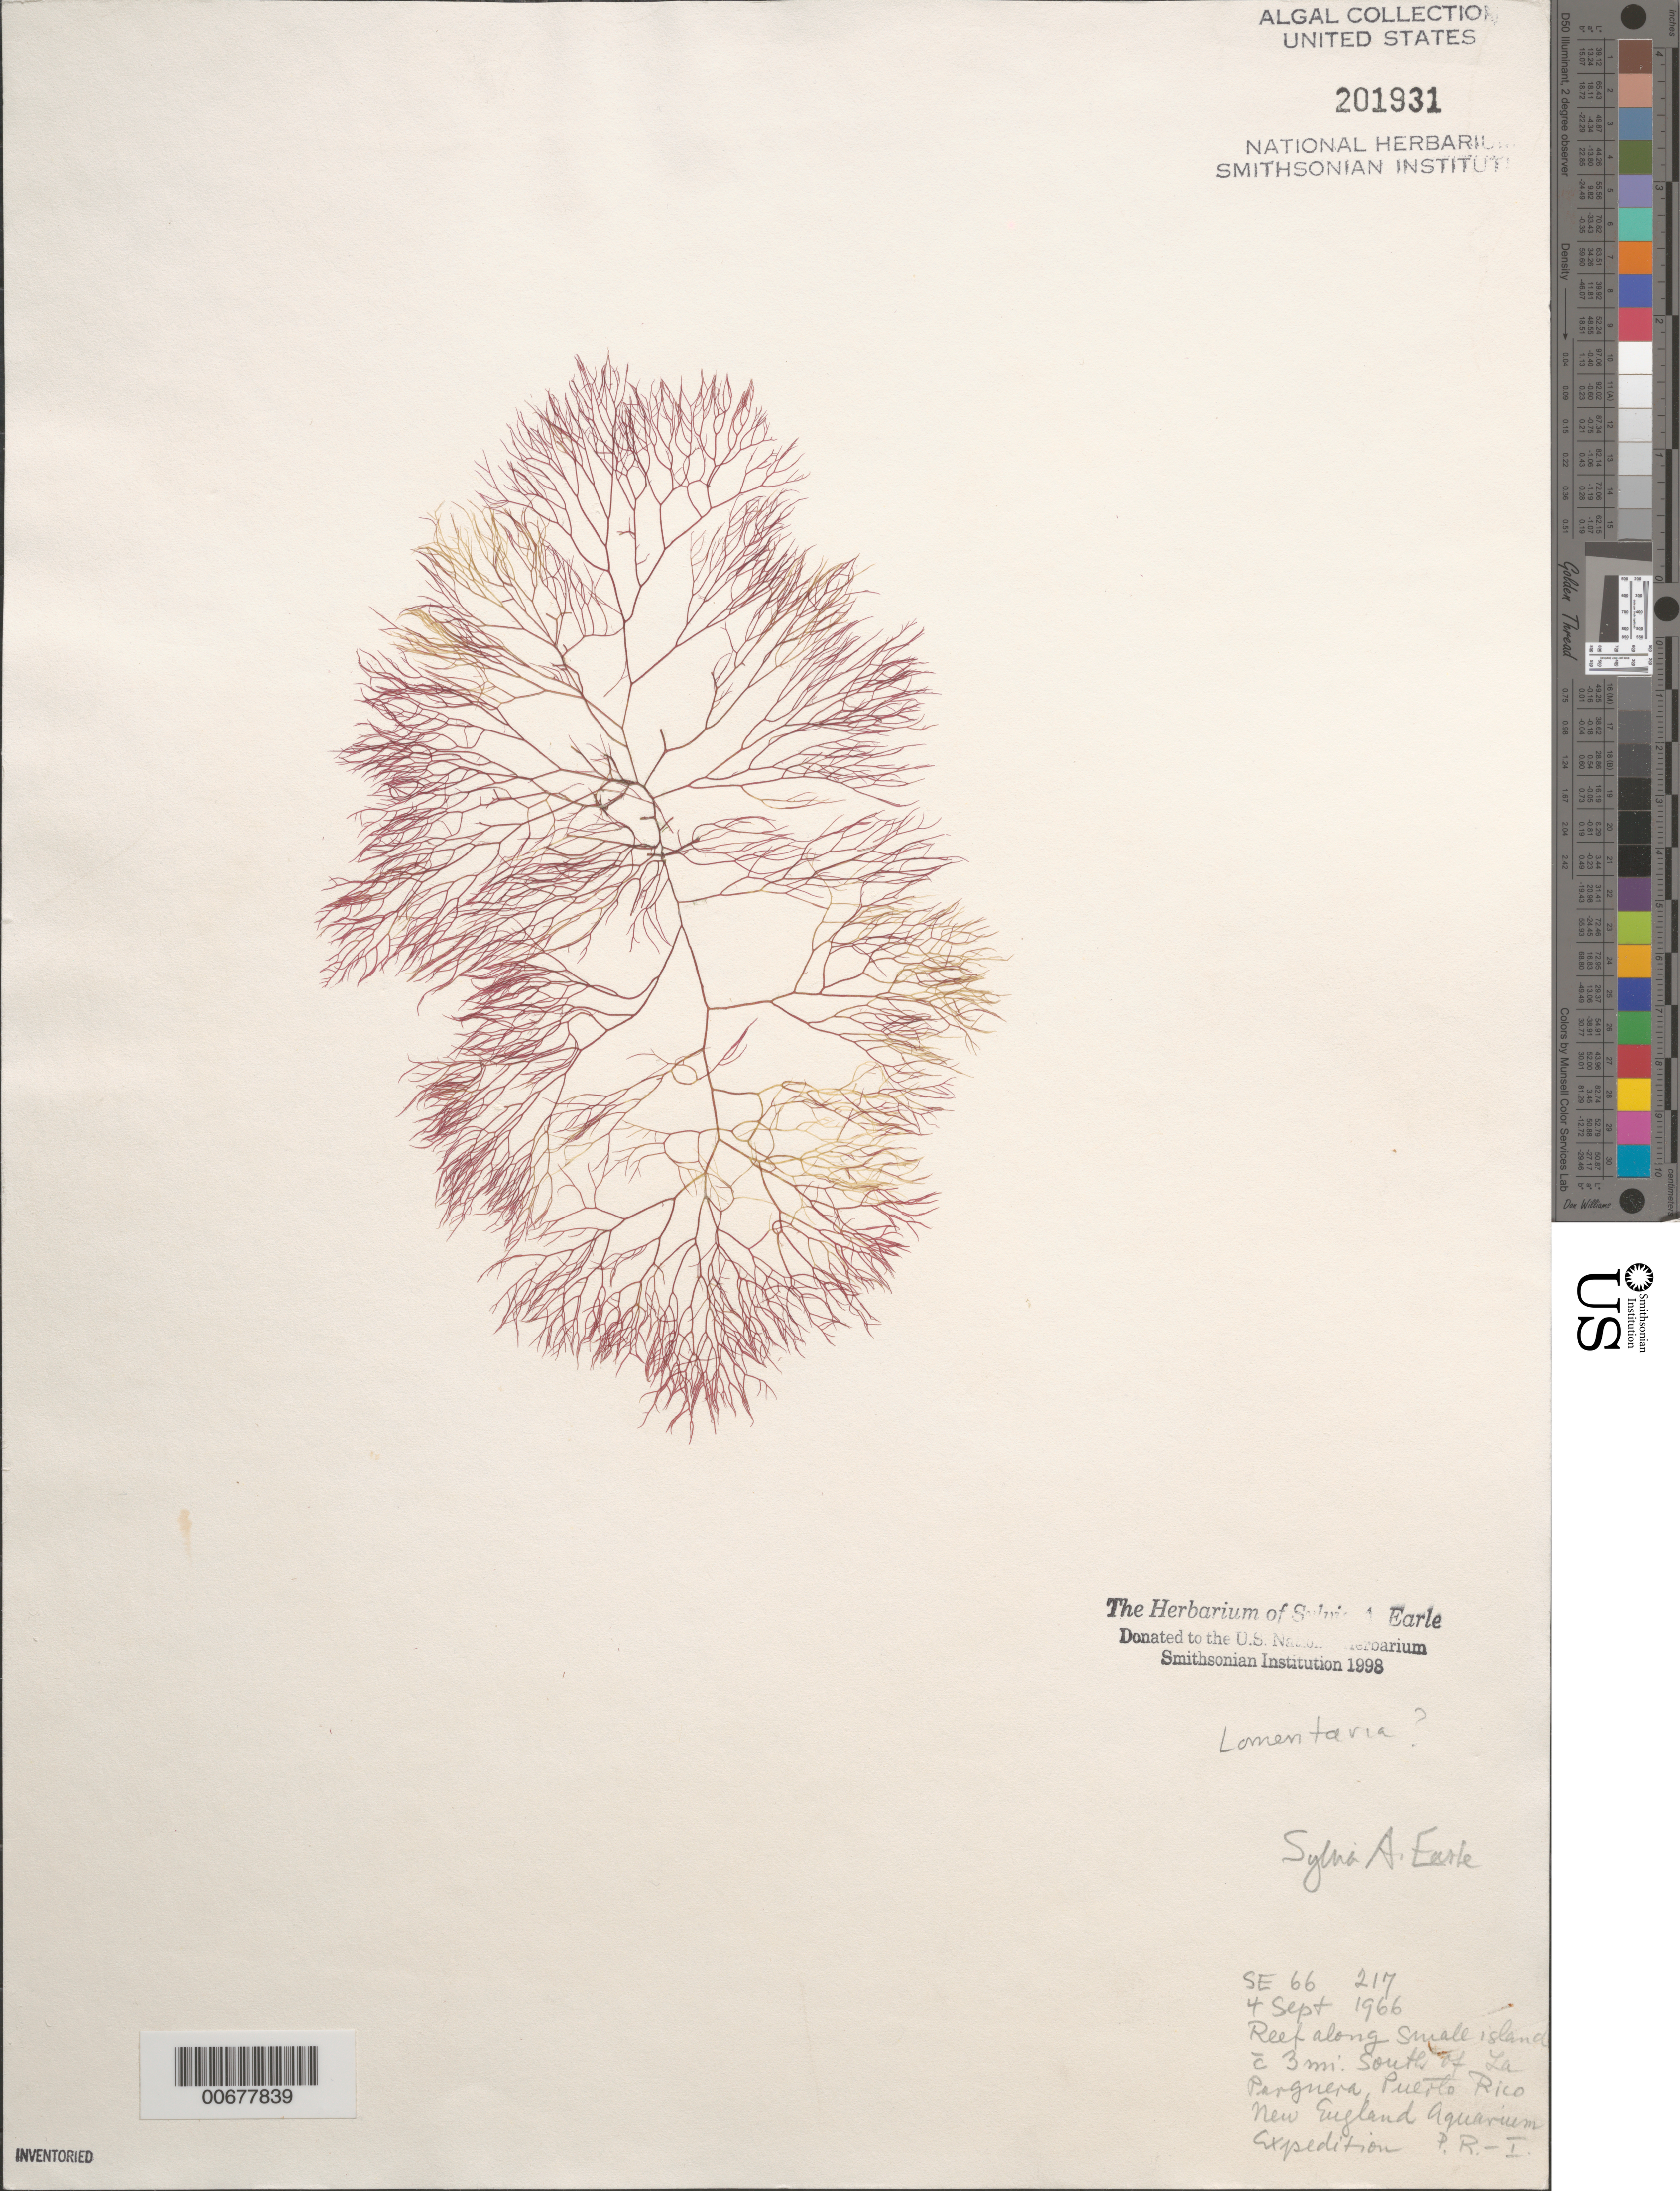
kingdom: Plantae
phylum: Rhodophyta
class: Florideophyceae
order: Rhodymeniales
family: Lomentariaceae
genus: Lomentaria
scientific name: Lomentaria sp.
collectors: S. A. Earle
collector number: SE 66217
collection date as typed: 04 Sep 1966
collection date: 1966-09-04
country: Puerto Rico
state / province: Lajas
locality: Small island ca. 3 miles south of La Parguera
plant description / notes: New England Aquarium Expedition to Puerto Rico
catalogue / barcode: US 201931